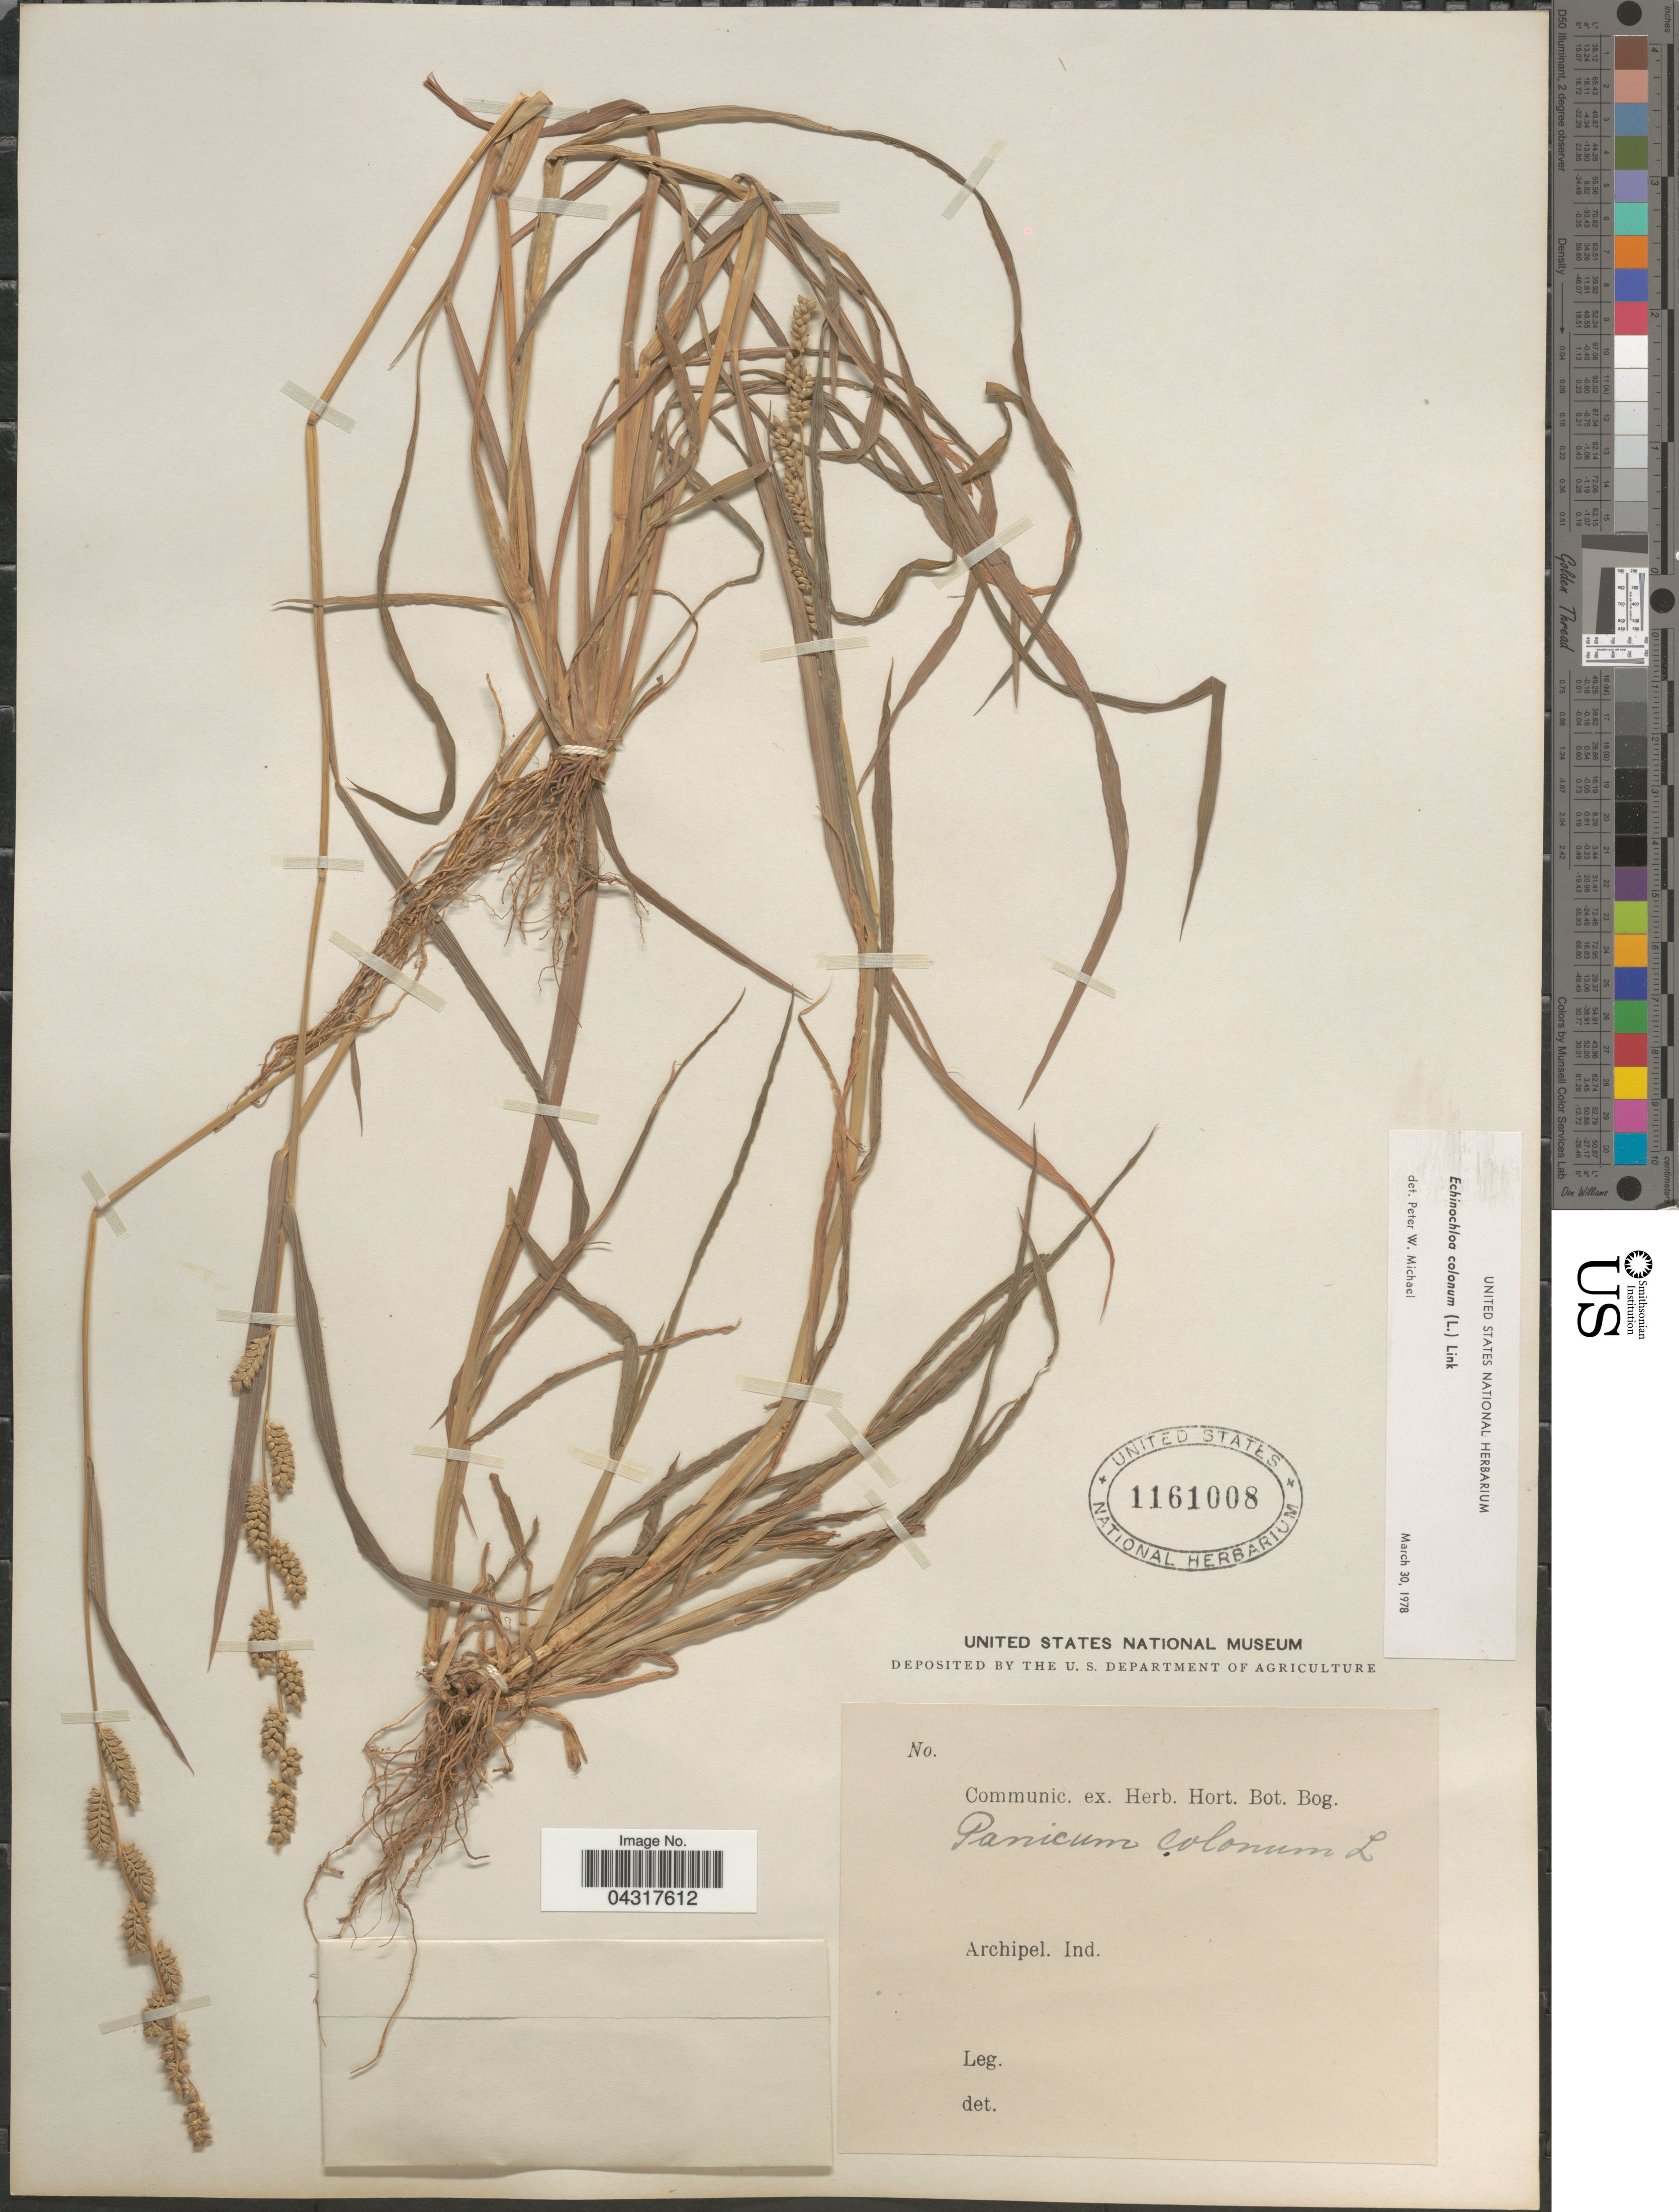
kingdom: Plantae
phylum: Tracheophyta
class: Liliopsida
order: Poales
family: Poaceae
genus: Echinochloa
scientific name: Echinochloa colona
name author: (L.) Link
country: Indonesia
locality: Archipel. Ind.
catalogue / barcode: US 1161008